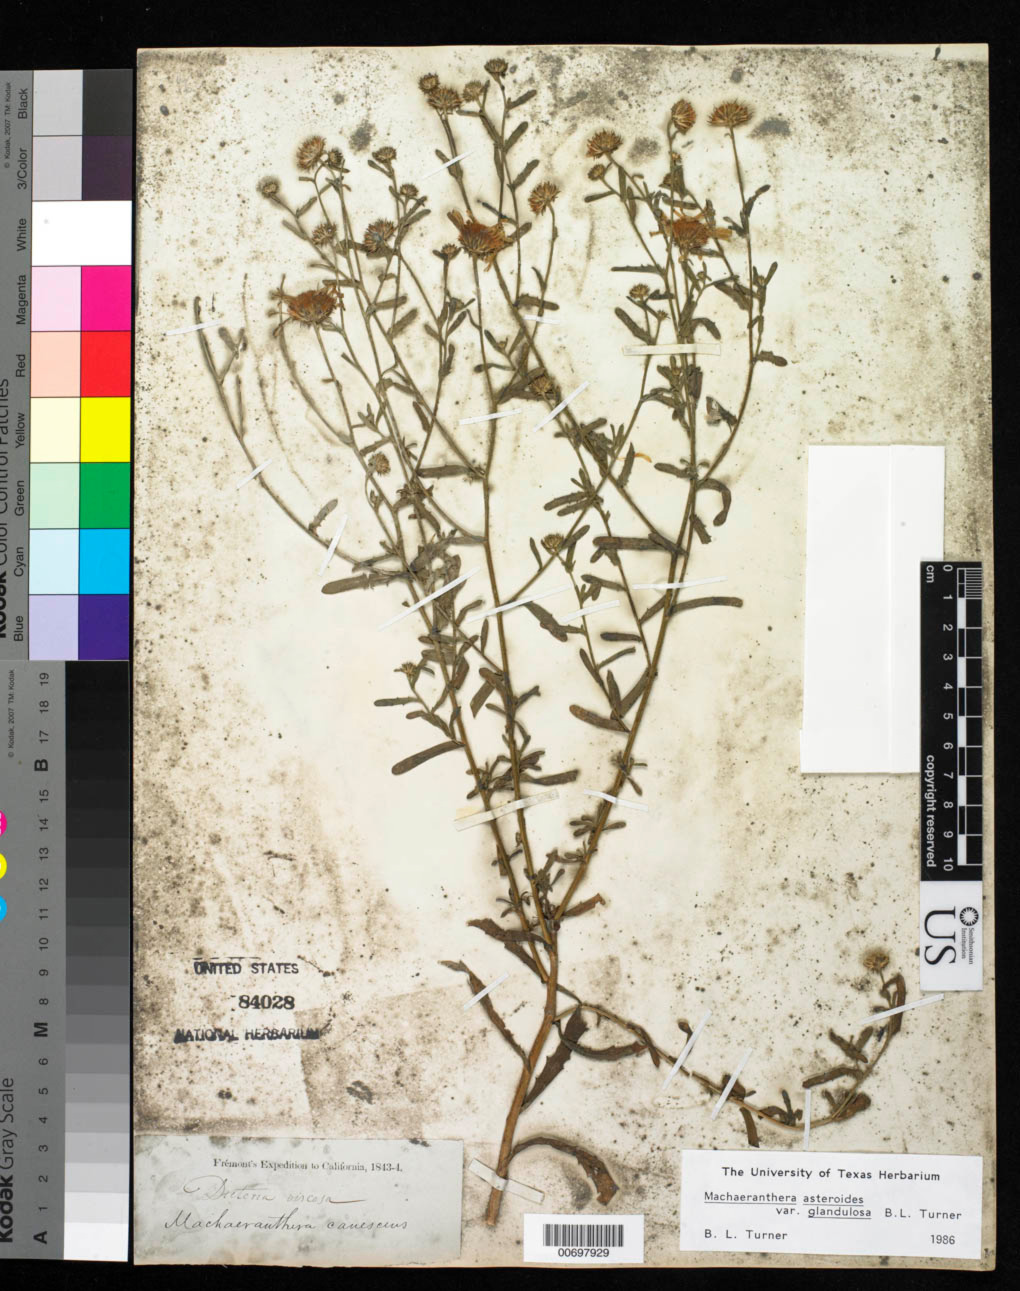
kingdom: Plantae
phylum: Tracheophyta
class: Magnoliopsida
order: Asterales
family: Asteraceae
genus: Machaeranthera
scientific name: Machaeranthera asteroides var. glandulosa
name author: (Torr.) Greene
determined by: Turner, B. L.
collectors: J. C. Frémont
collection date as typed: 1843 to -- --- 1844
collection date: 1843/1844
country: United States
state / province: California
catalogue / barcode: US 84028